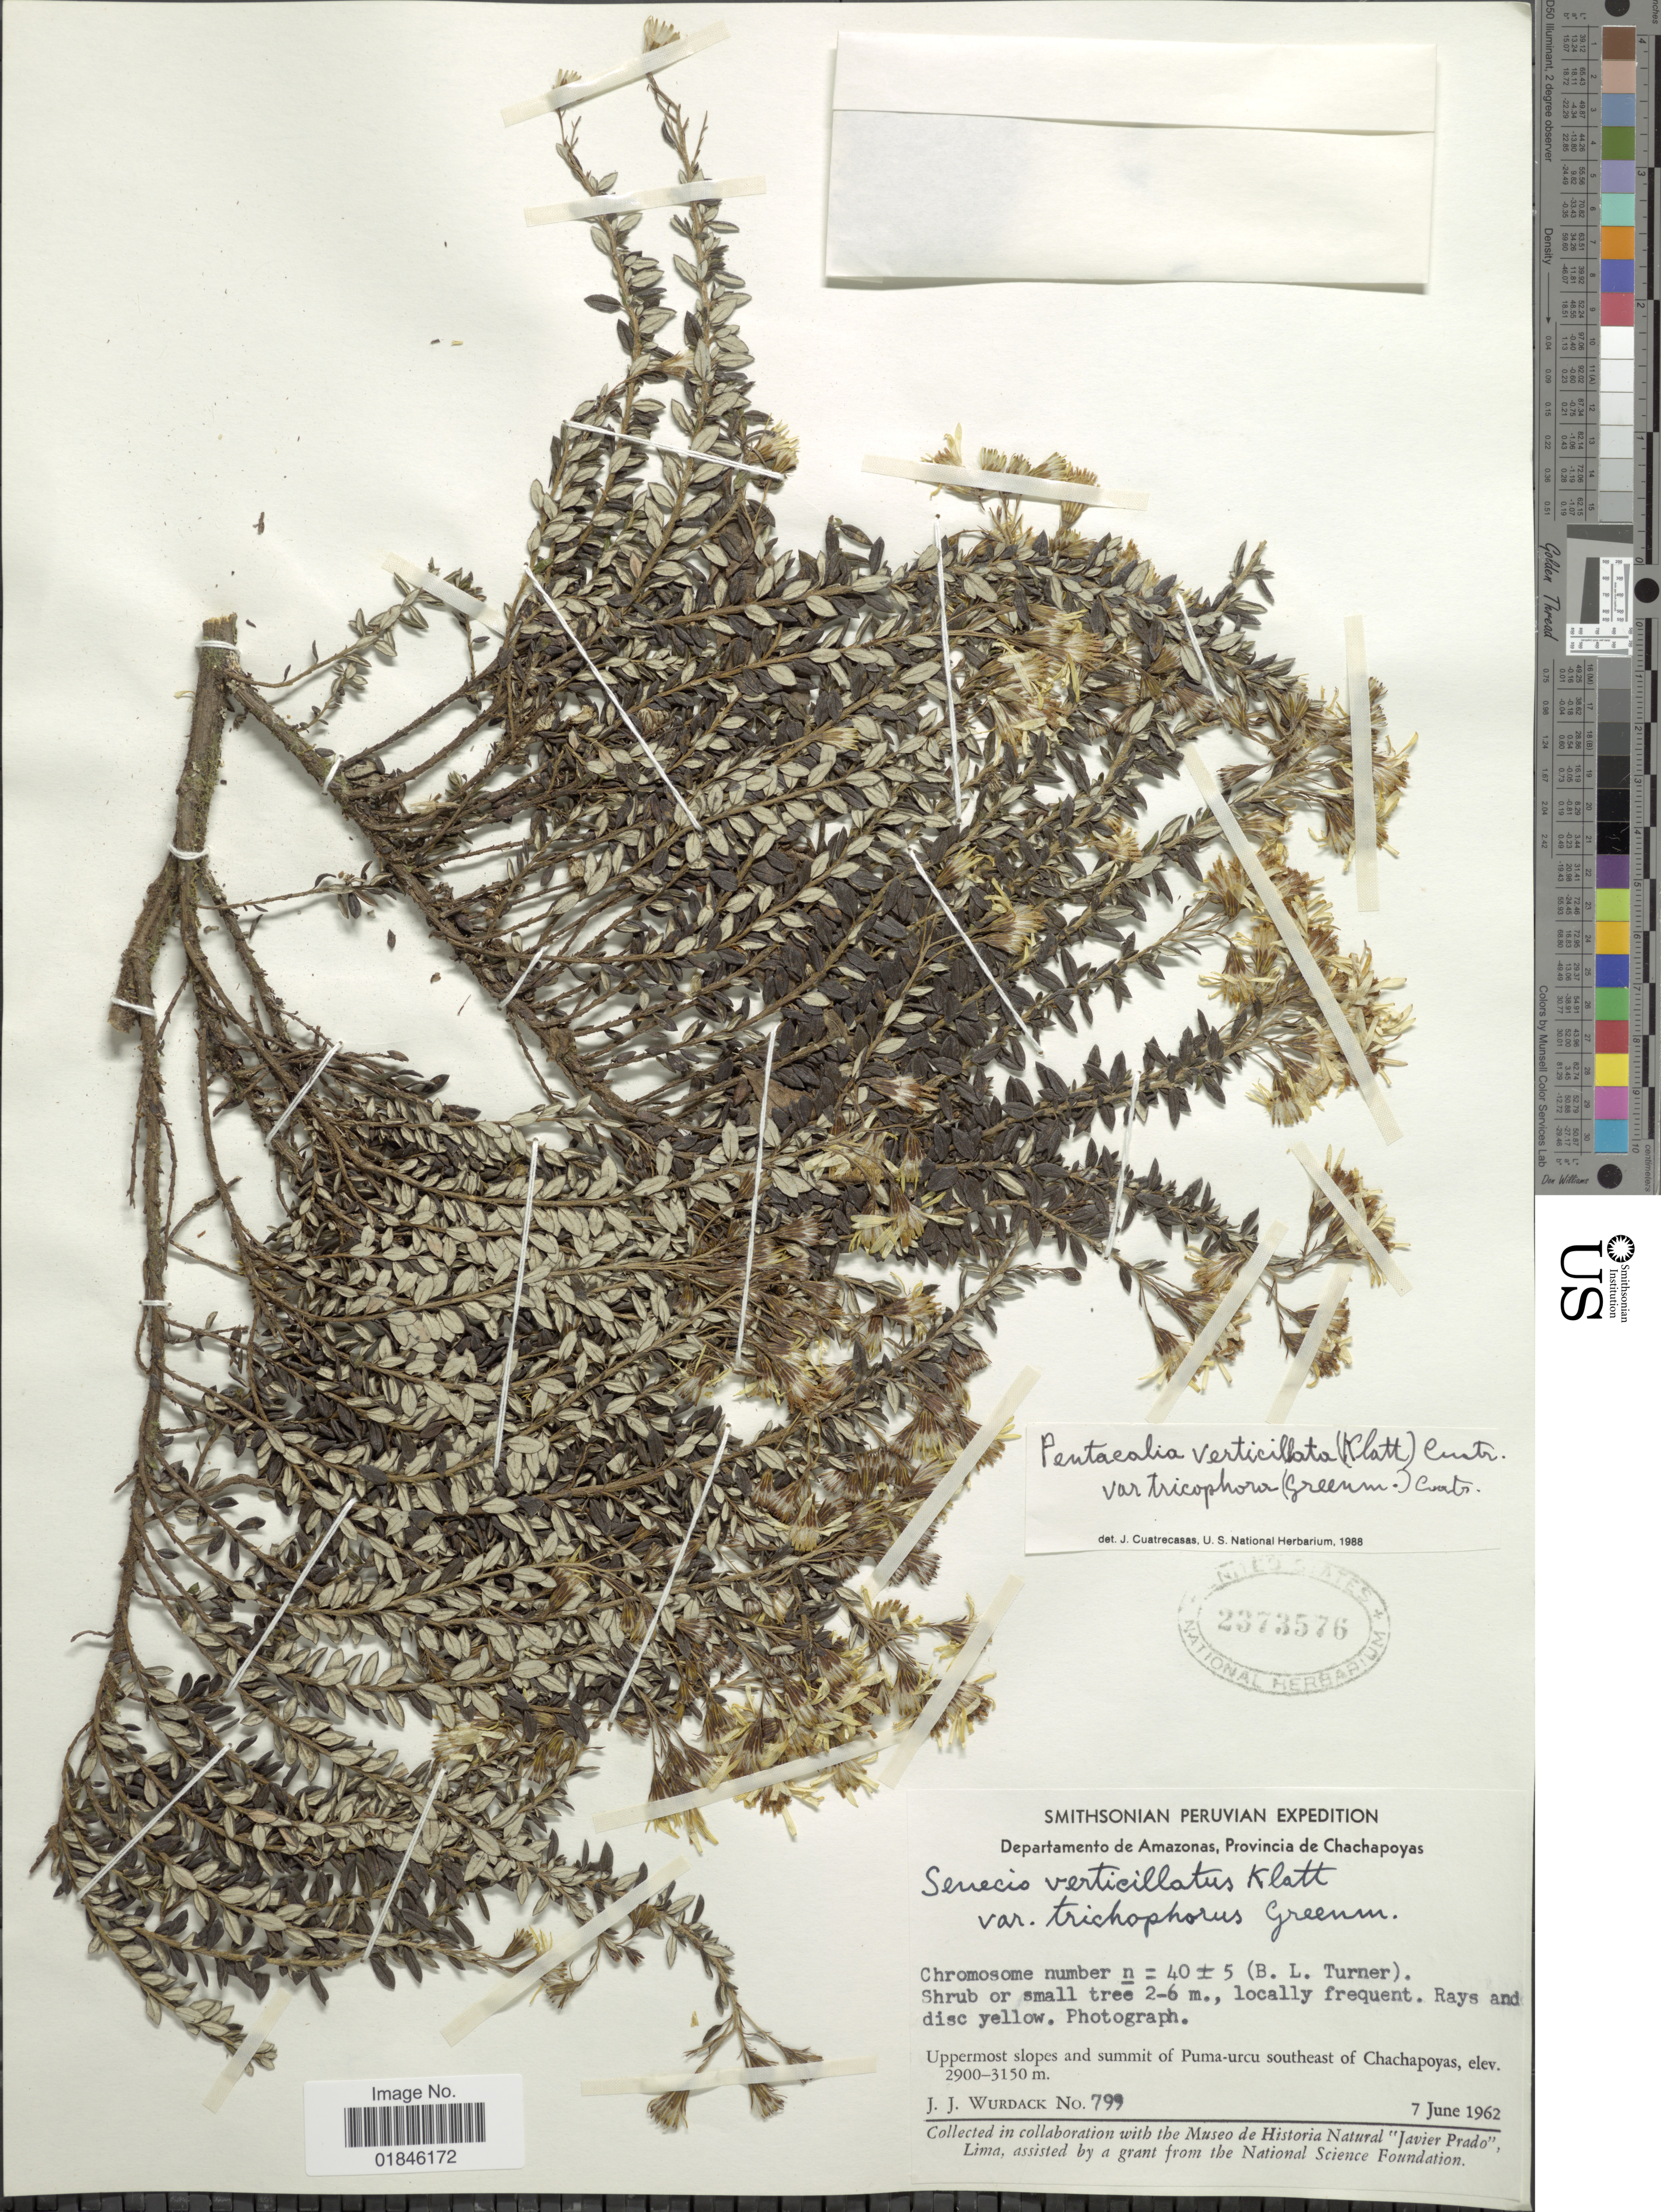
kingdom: Plantae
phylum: Tracheophyta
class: Magnoliopsida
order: Asterales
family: Asteraceae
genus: Pentacalia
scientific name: Pentacalia verticillata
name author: (Klatt) Cuatrec.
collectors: J. J. Wurdack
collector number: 799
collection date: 1962-06-07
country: Peru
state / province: Amazonas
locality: Departamento de Amazonas, Provincia de Chachapoyas. Uppermost slopes and summit of Puma-urcu southeast of Chachapoyas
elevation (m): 2900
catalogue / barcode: US 2373576